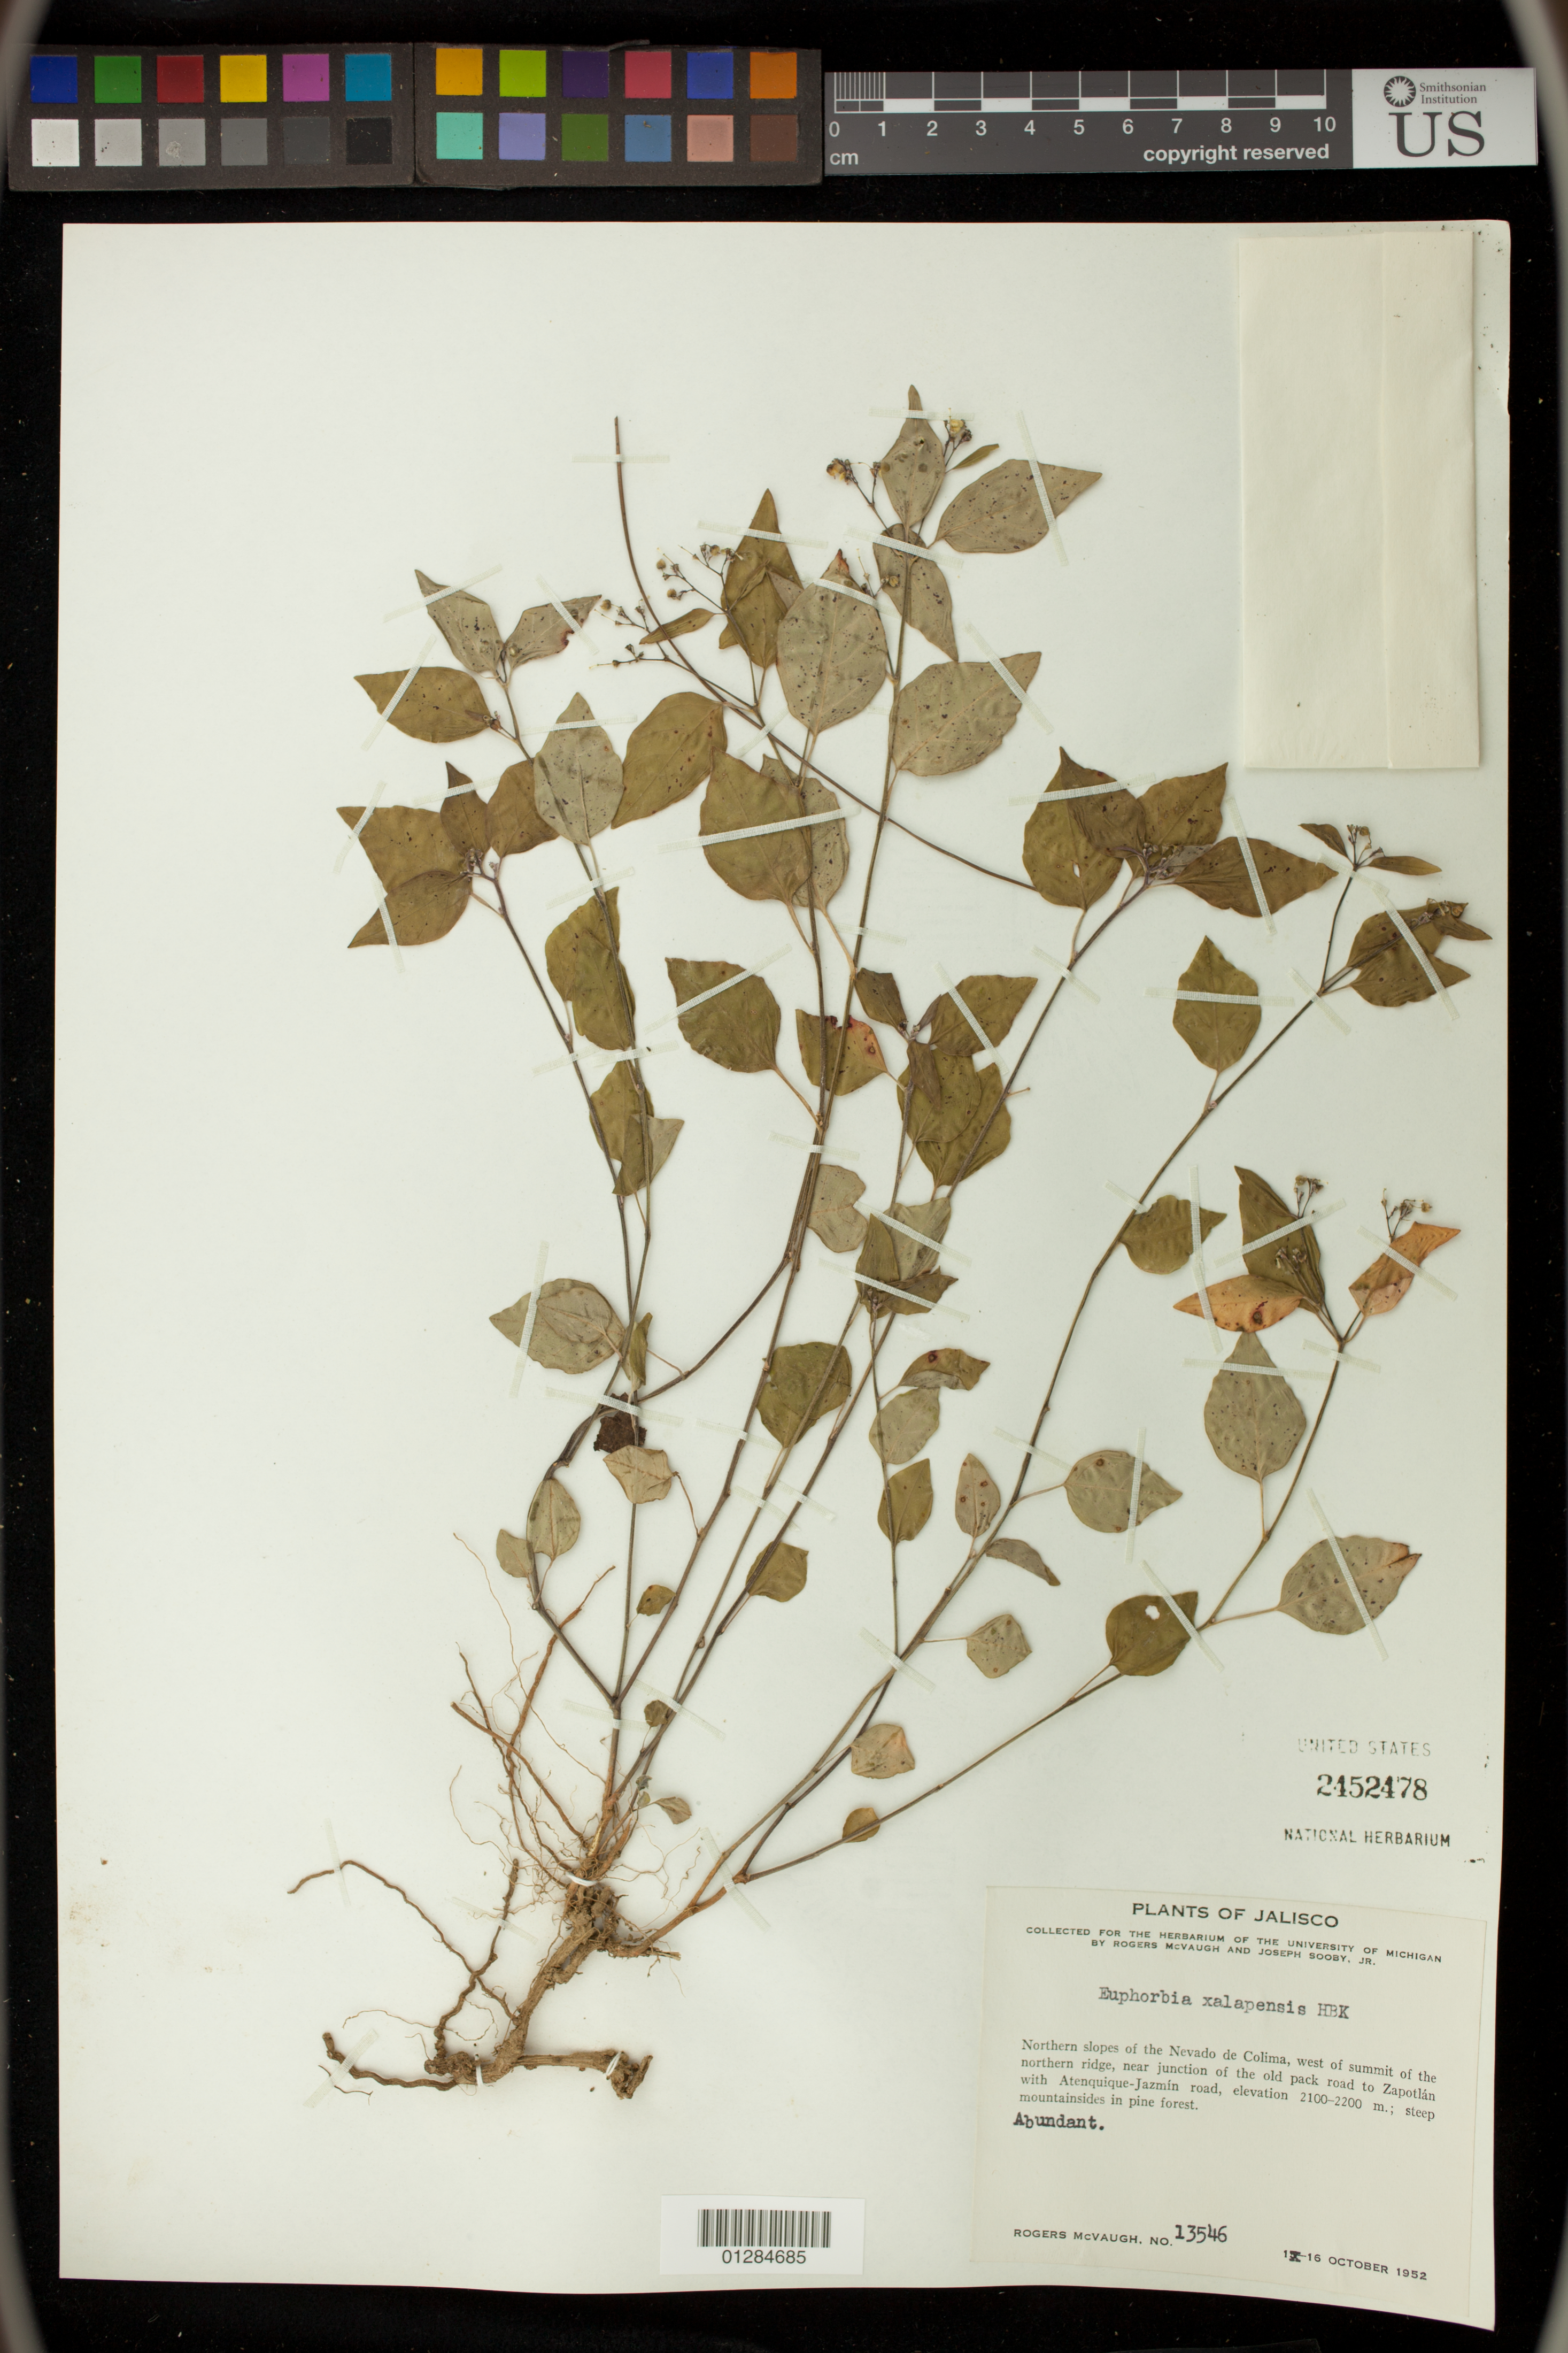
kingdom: Plantae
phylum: Tracheophyta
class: Magnoliopsida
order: Malpighiales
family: Euphorbiaceae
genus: Euphorbia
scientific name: Euphorbia xalapensis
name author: Kunth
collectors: R. McVaugh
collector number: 13546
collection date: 1952-10-01/1952-10-16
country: Mexico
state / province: Jalisco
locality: Northern slopes of the Nevado de Colima, west of summit of the northern ridge, near junction of the old pack road to Zapotlan with Atenquique-Jazmin road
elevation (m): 2100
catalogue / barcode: US 2152478